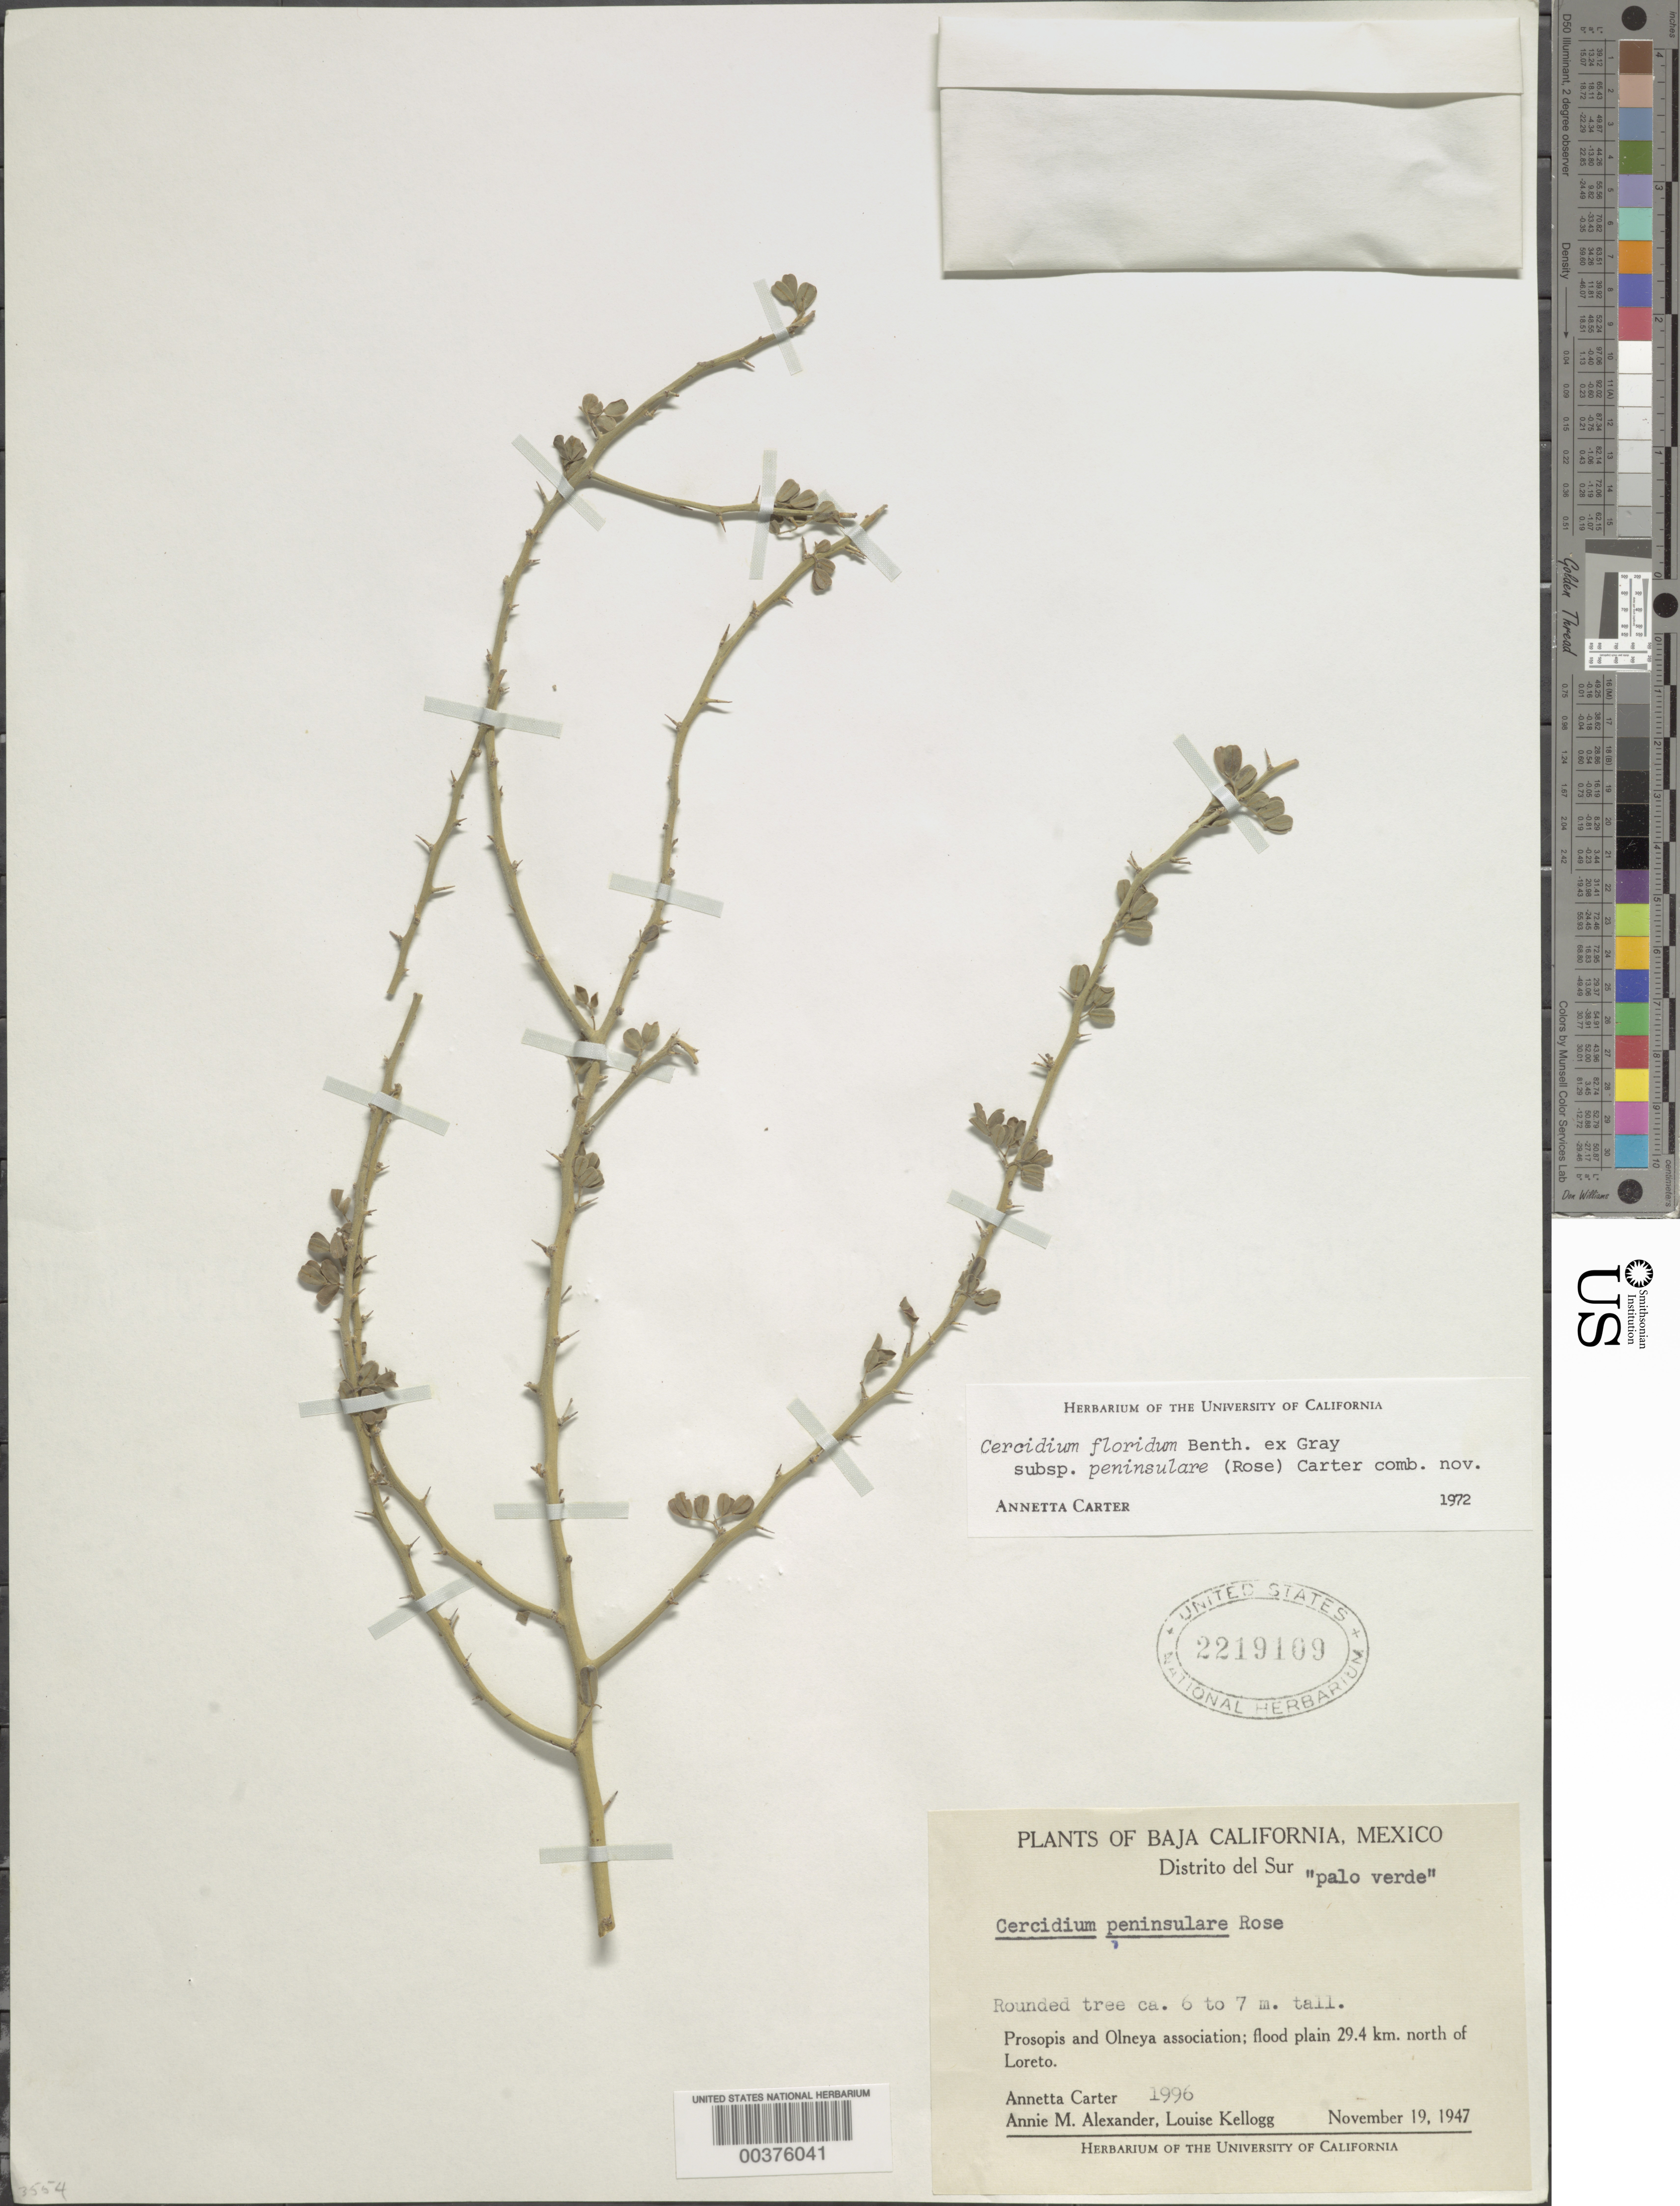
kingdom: Plantae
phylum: Tracheophyta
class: Magnoliopsida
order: Fabales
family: Fabaceae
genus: Parkinsonia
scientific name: Parkinsonia florida subsp. peninsulare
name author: (Rose) J.E. Hawkins & Felger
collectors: A. M. Carter, A. M. Alexander & L. Kellogg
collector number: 1996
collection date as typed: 19 Nov 1947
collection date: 1947-11-19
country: Mexico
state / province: Baja California Sur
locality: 29.4 km N of Loreto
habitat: Flood plain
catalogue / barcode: US 2219109